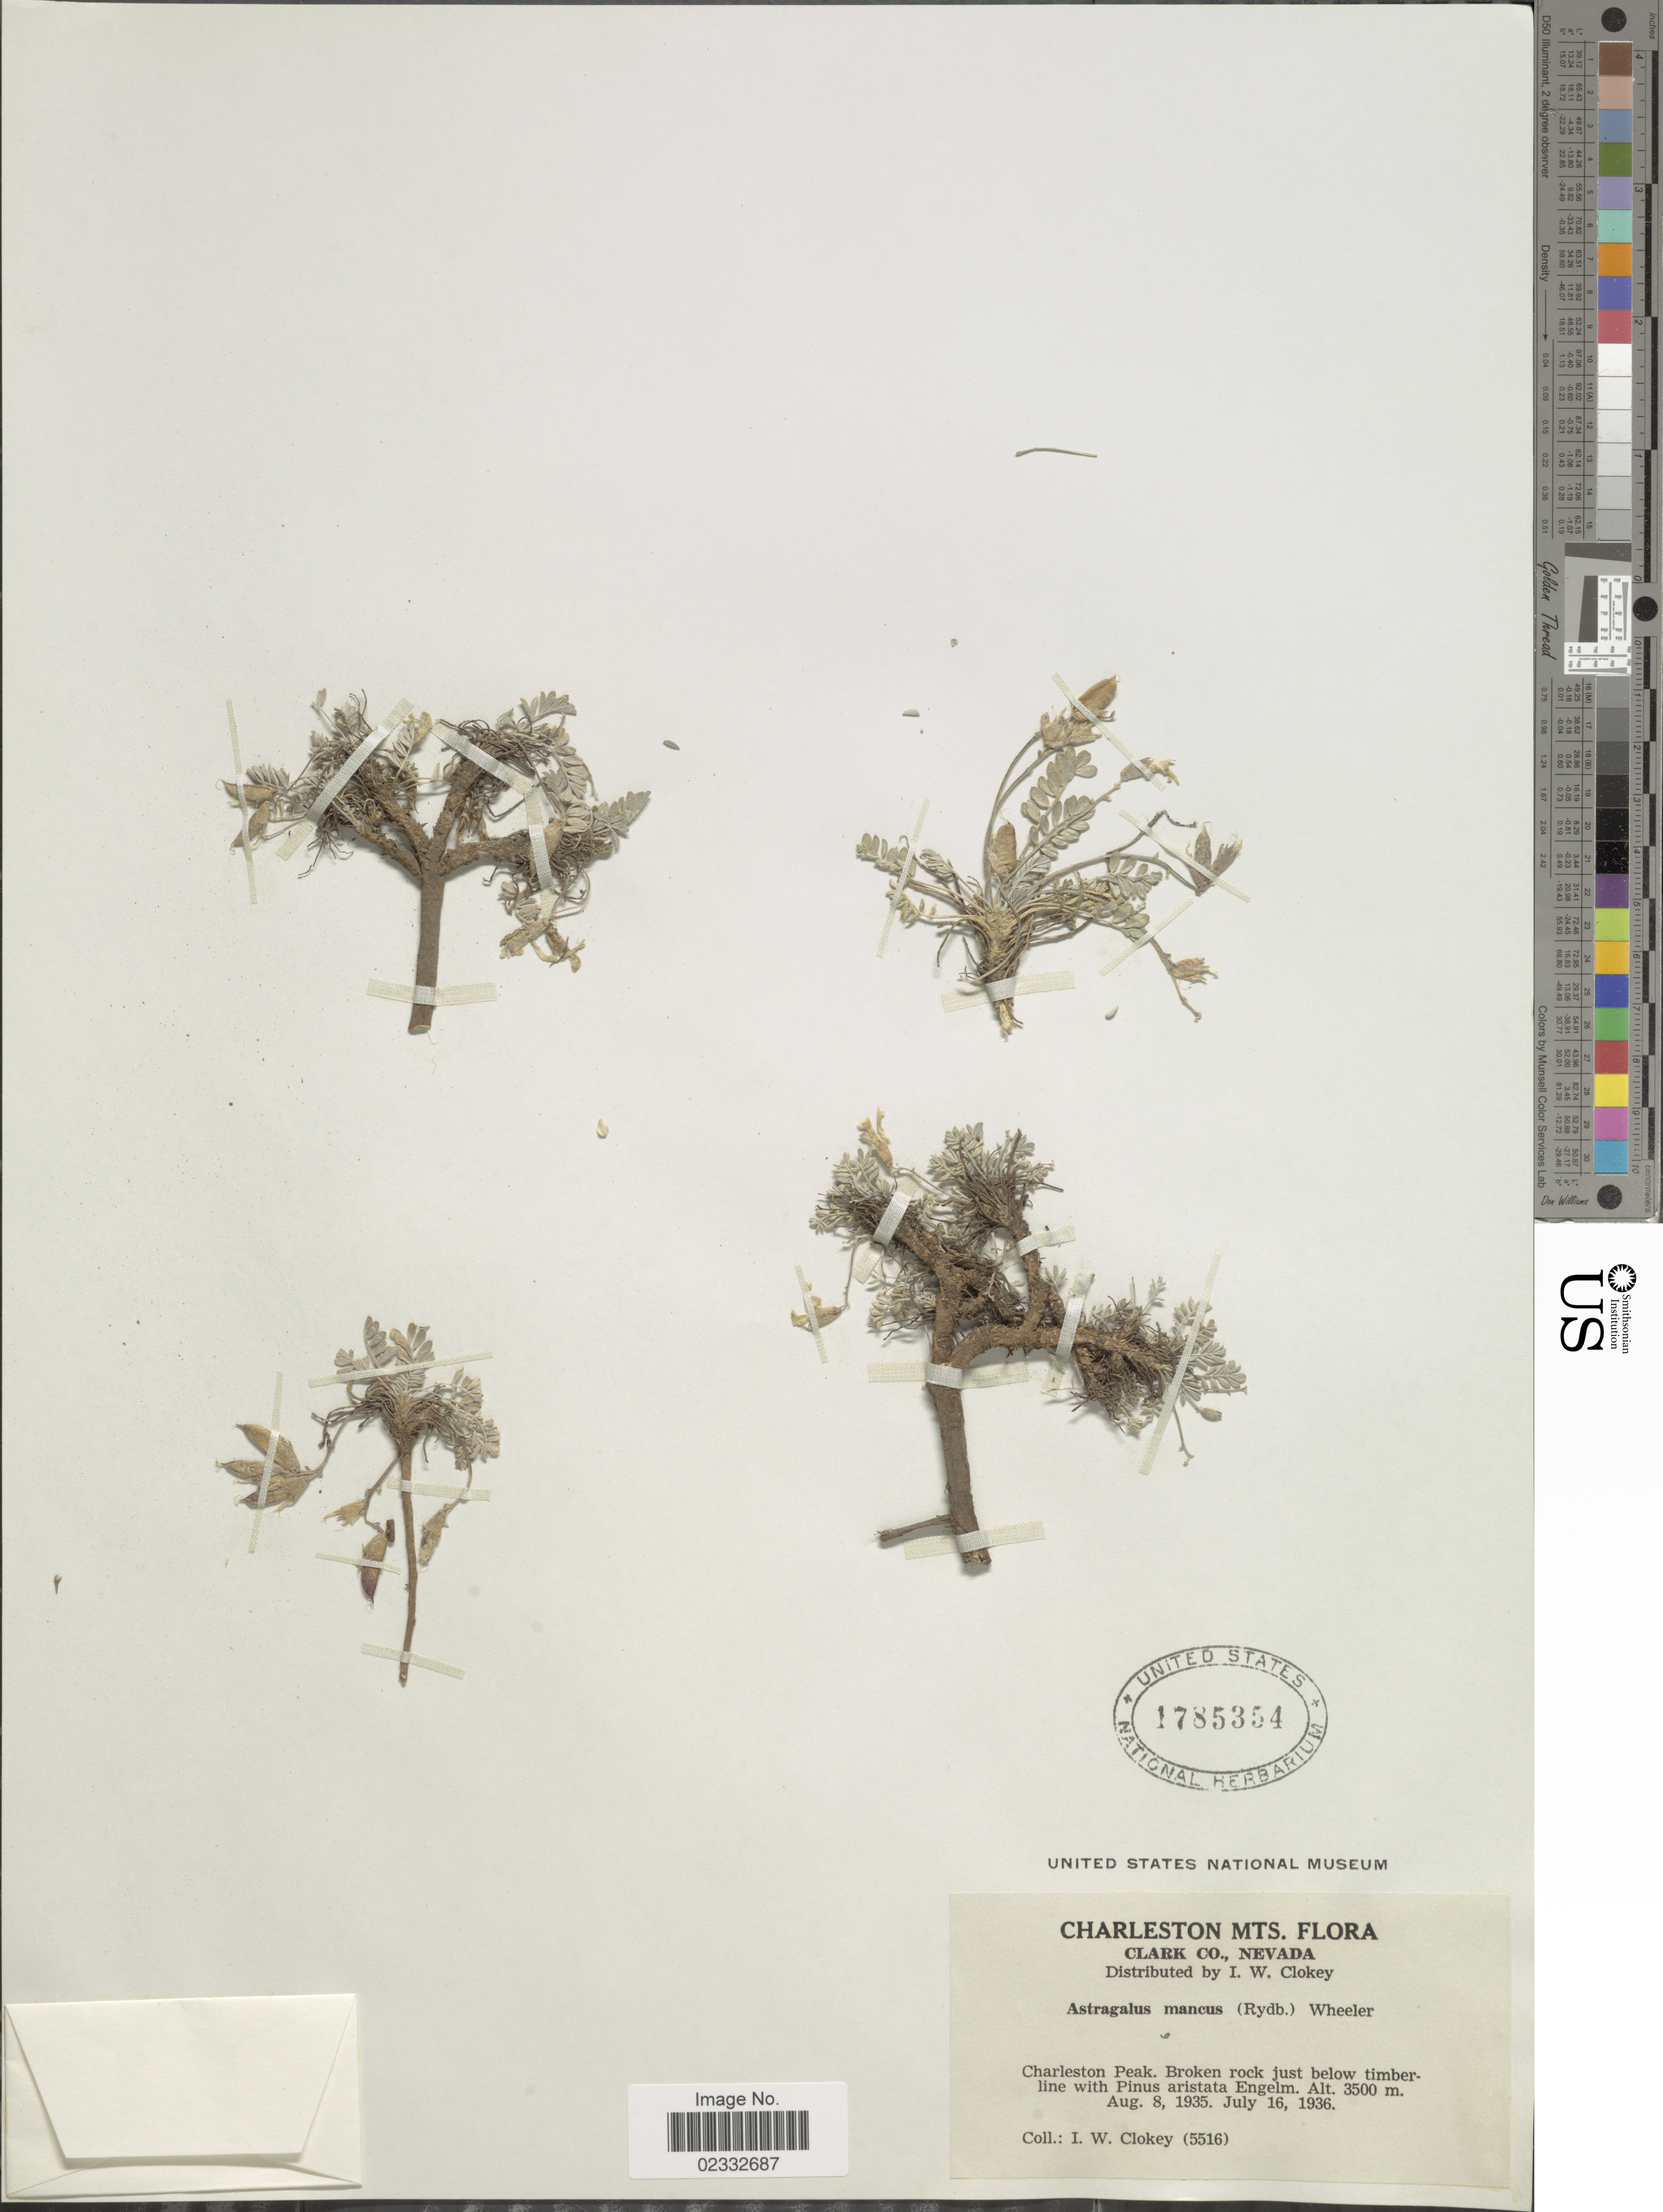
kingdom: Plantae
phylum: Tracheophyta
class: Magnoliopsida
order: Fabales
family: Fabaceae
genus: Astragalus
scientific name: Astragalus mancus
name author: (Rydb.) L.C. Wheeler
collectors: I. W. Clokey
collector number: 5516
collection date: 1936-07-16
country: United States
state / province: Nevada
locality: Clark Co., Charleston Peak, broken rock just below timerline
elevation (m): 3500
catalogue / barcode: US 1785354